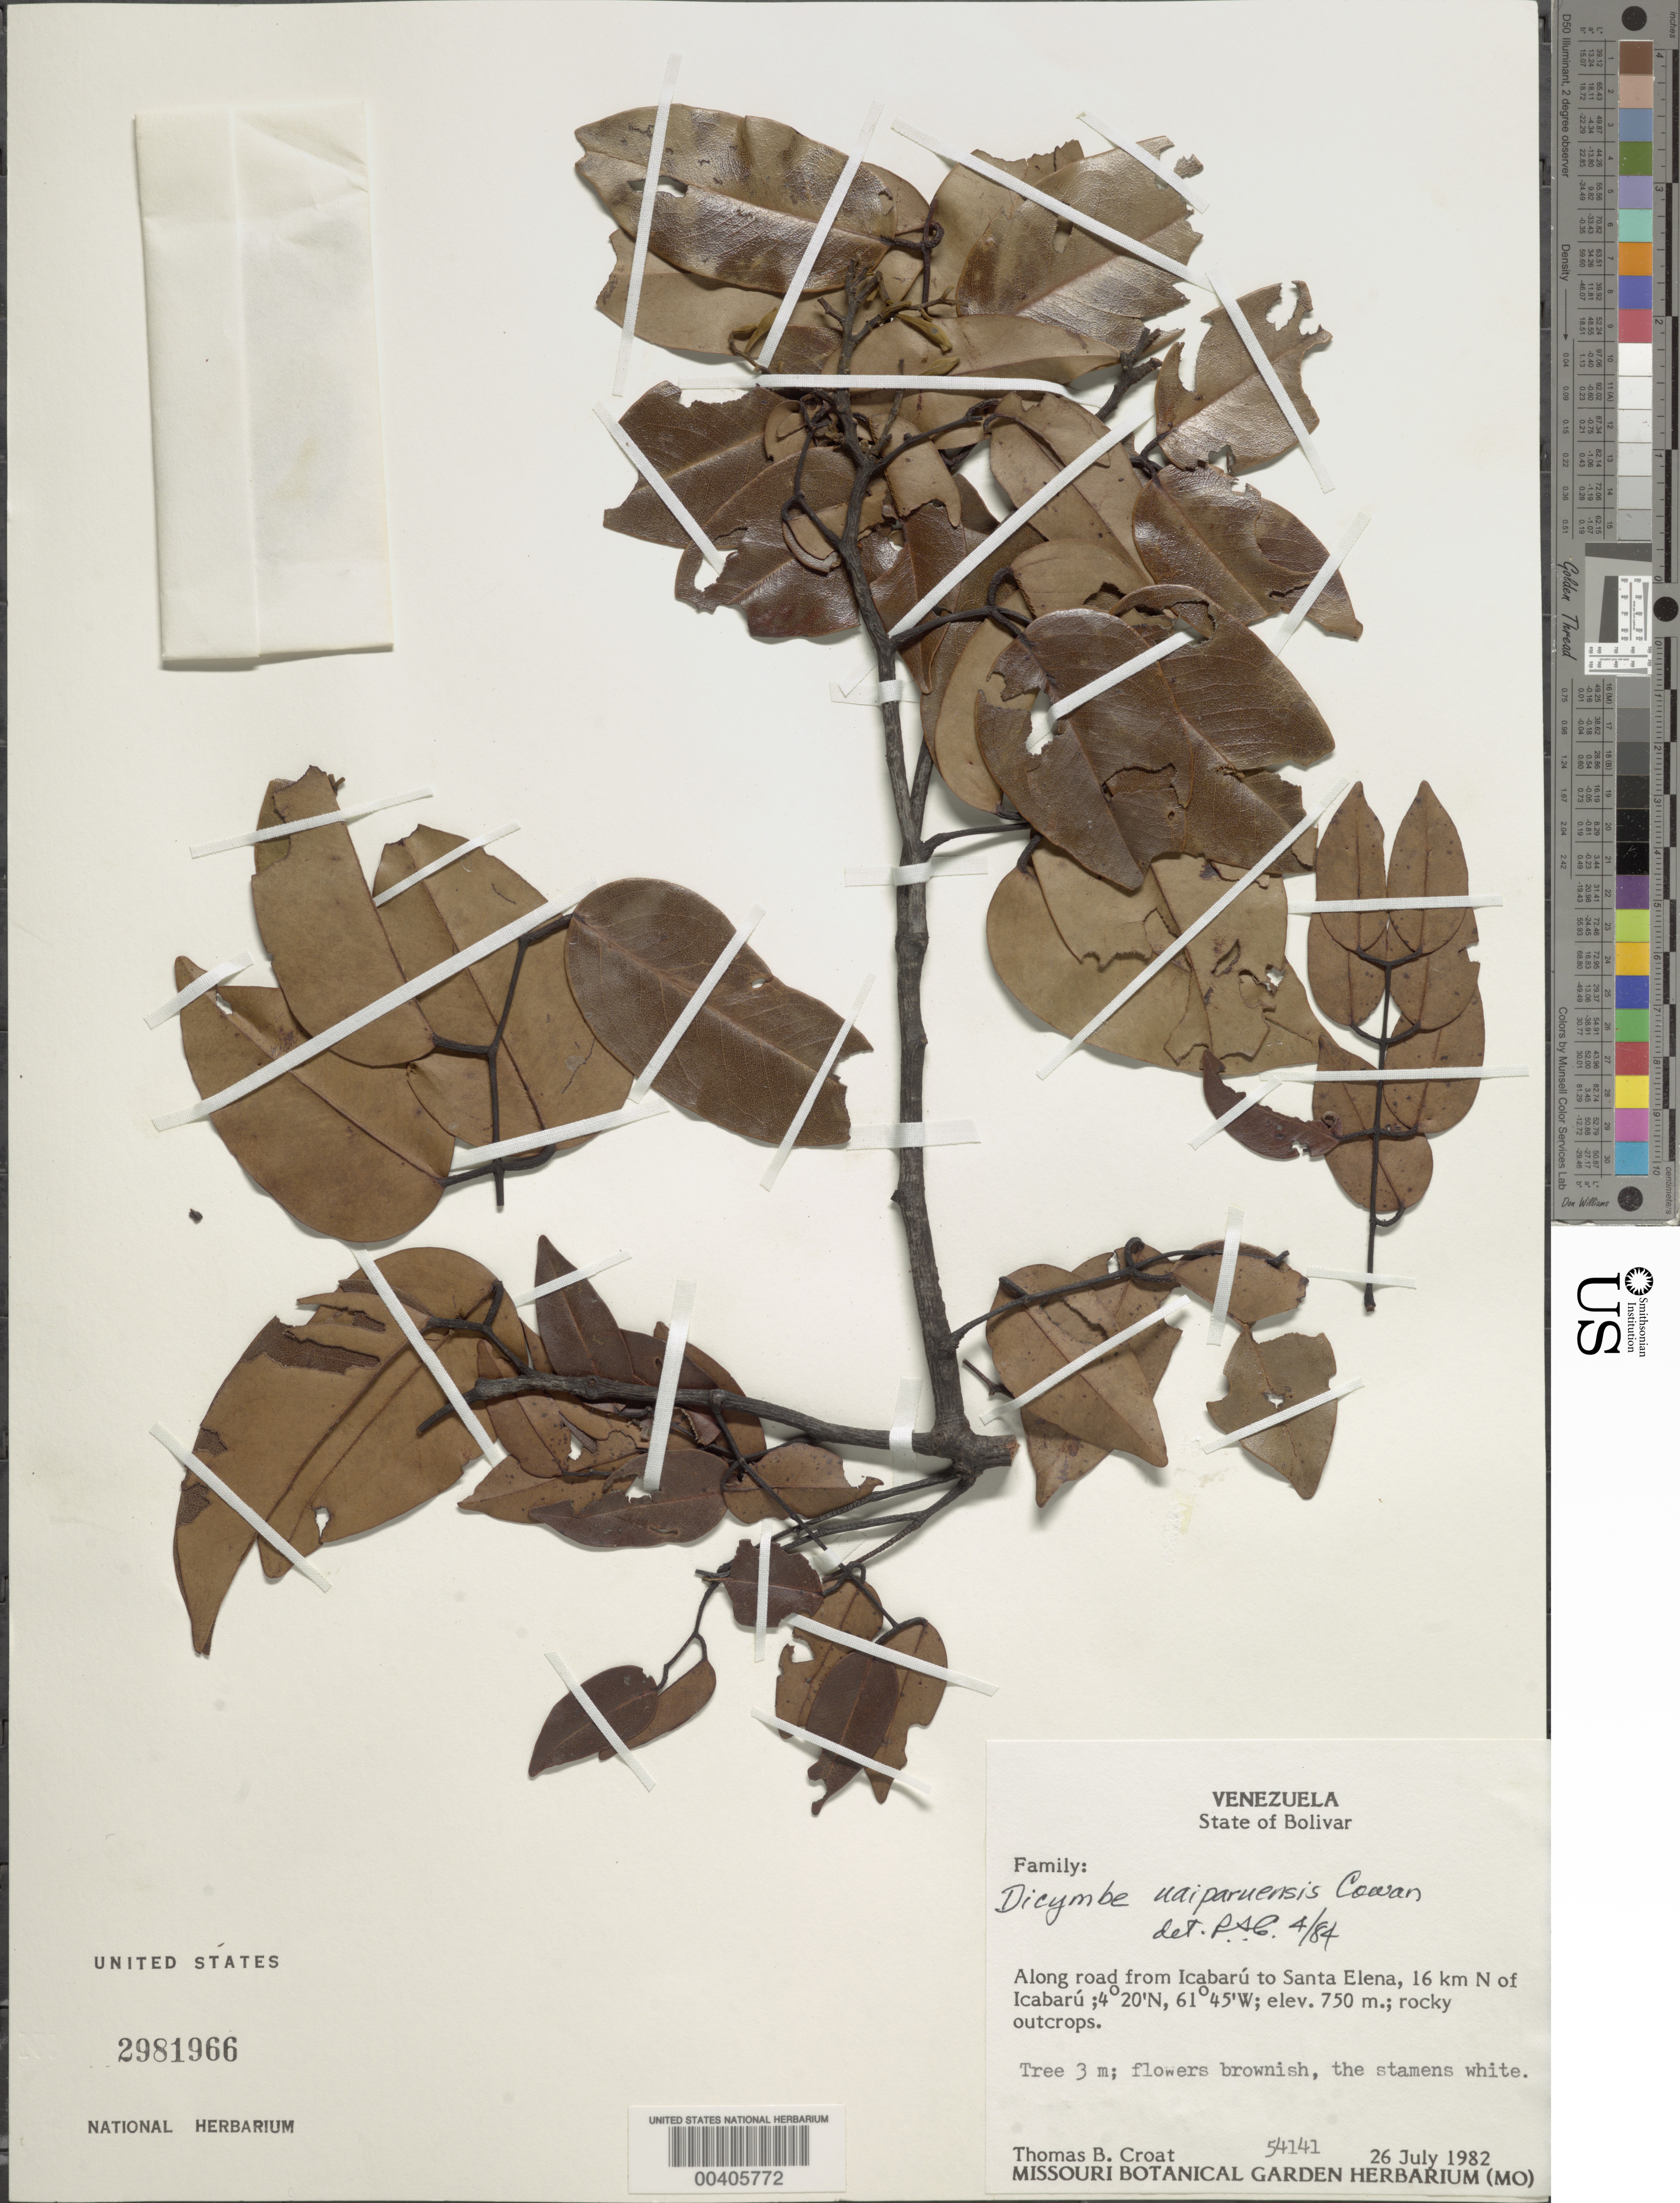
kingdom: Plantae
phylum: Tracheophyta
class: Magnoliopsida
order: Fabales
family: Fabaceae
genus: Dicymbe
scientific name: Dicymbe uaiparuensis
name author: R.S. Cowan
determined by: Cowan, R. S.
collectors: T. B. Croat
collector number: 54141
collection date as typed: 26 Jul 1982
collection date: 1982-07-26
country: Venezuela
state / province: Bolivar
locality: Rd from icabaru to santa elena, n of icabaru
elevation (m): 750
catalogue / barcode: US 2981966